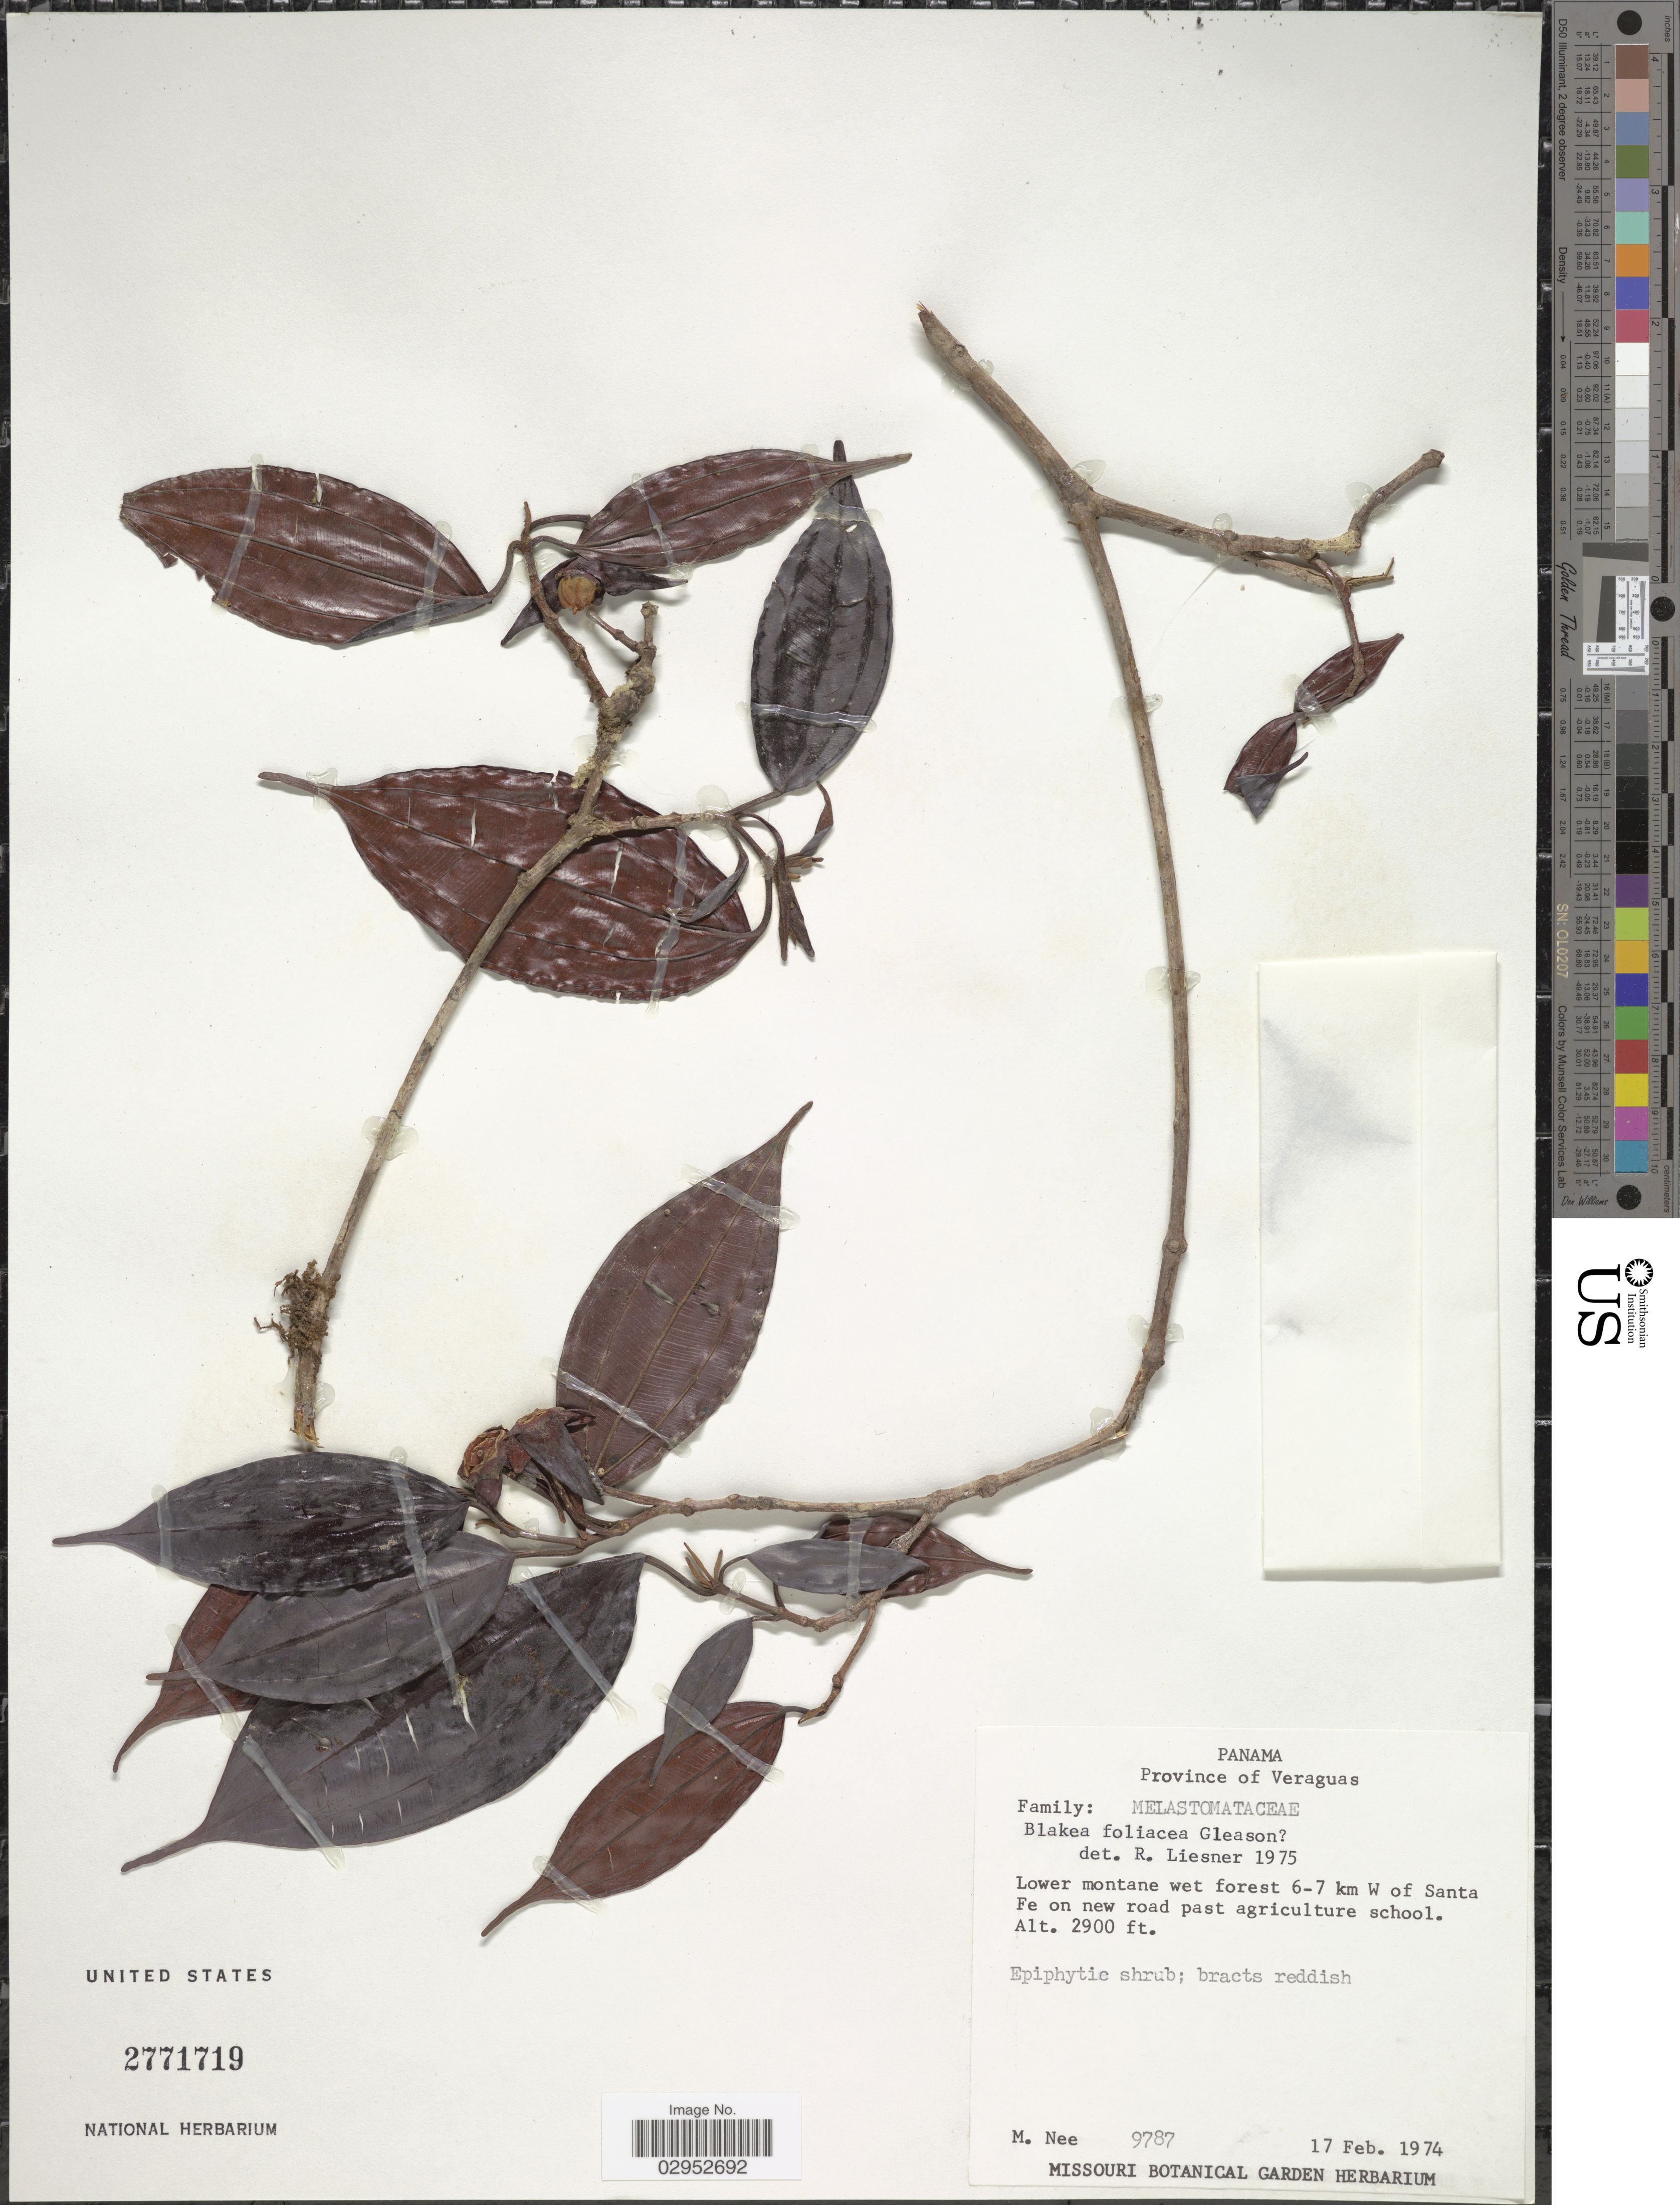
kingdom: Plantae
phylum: Tracheophyta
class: Magnoliopsida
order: Myrtales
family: Melastomataceae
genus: Blakea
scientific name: Blakea foliacea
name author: Gleason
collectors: M. Nee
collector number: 9787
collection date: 1974-02-17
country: Panama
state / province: Veraguas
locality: Province of Veraguas. Lower montane wet forest 6-7 km W of Santa Fe on new road past agriculture school.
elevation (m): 884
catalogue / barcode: US 2771719